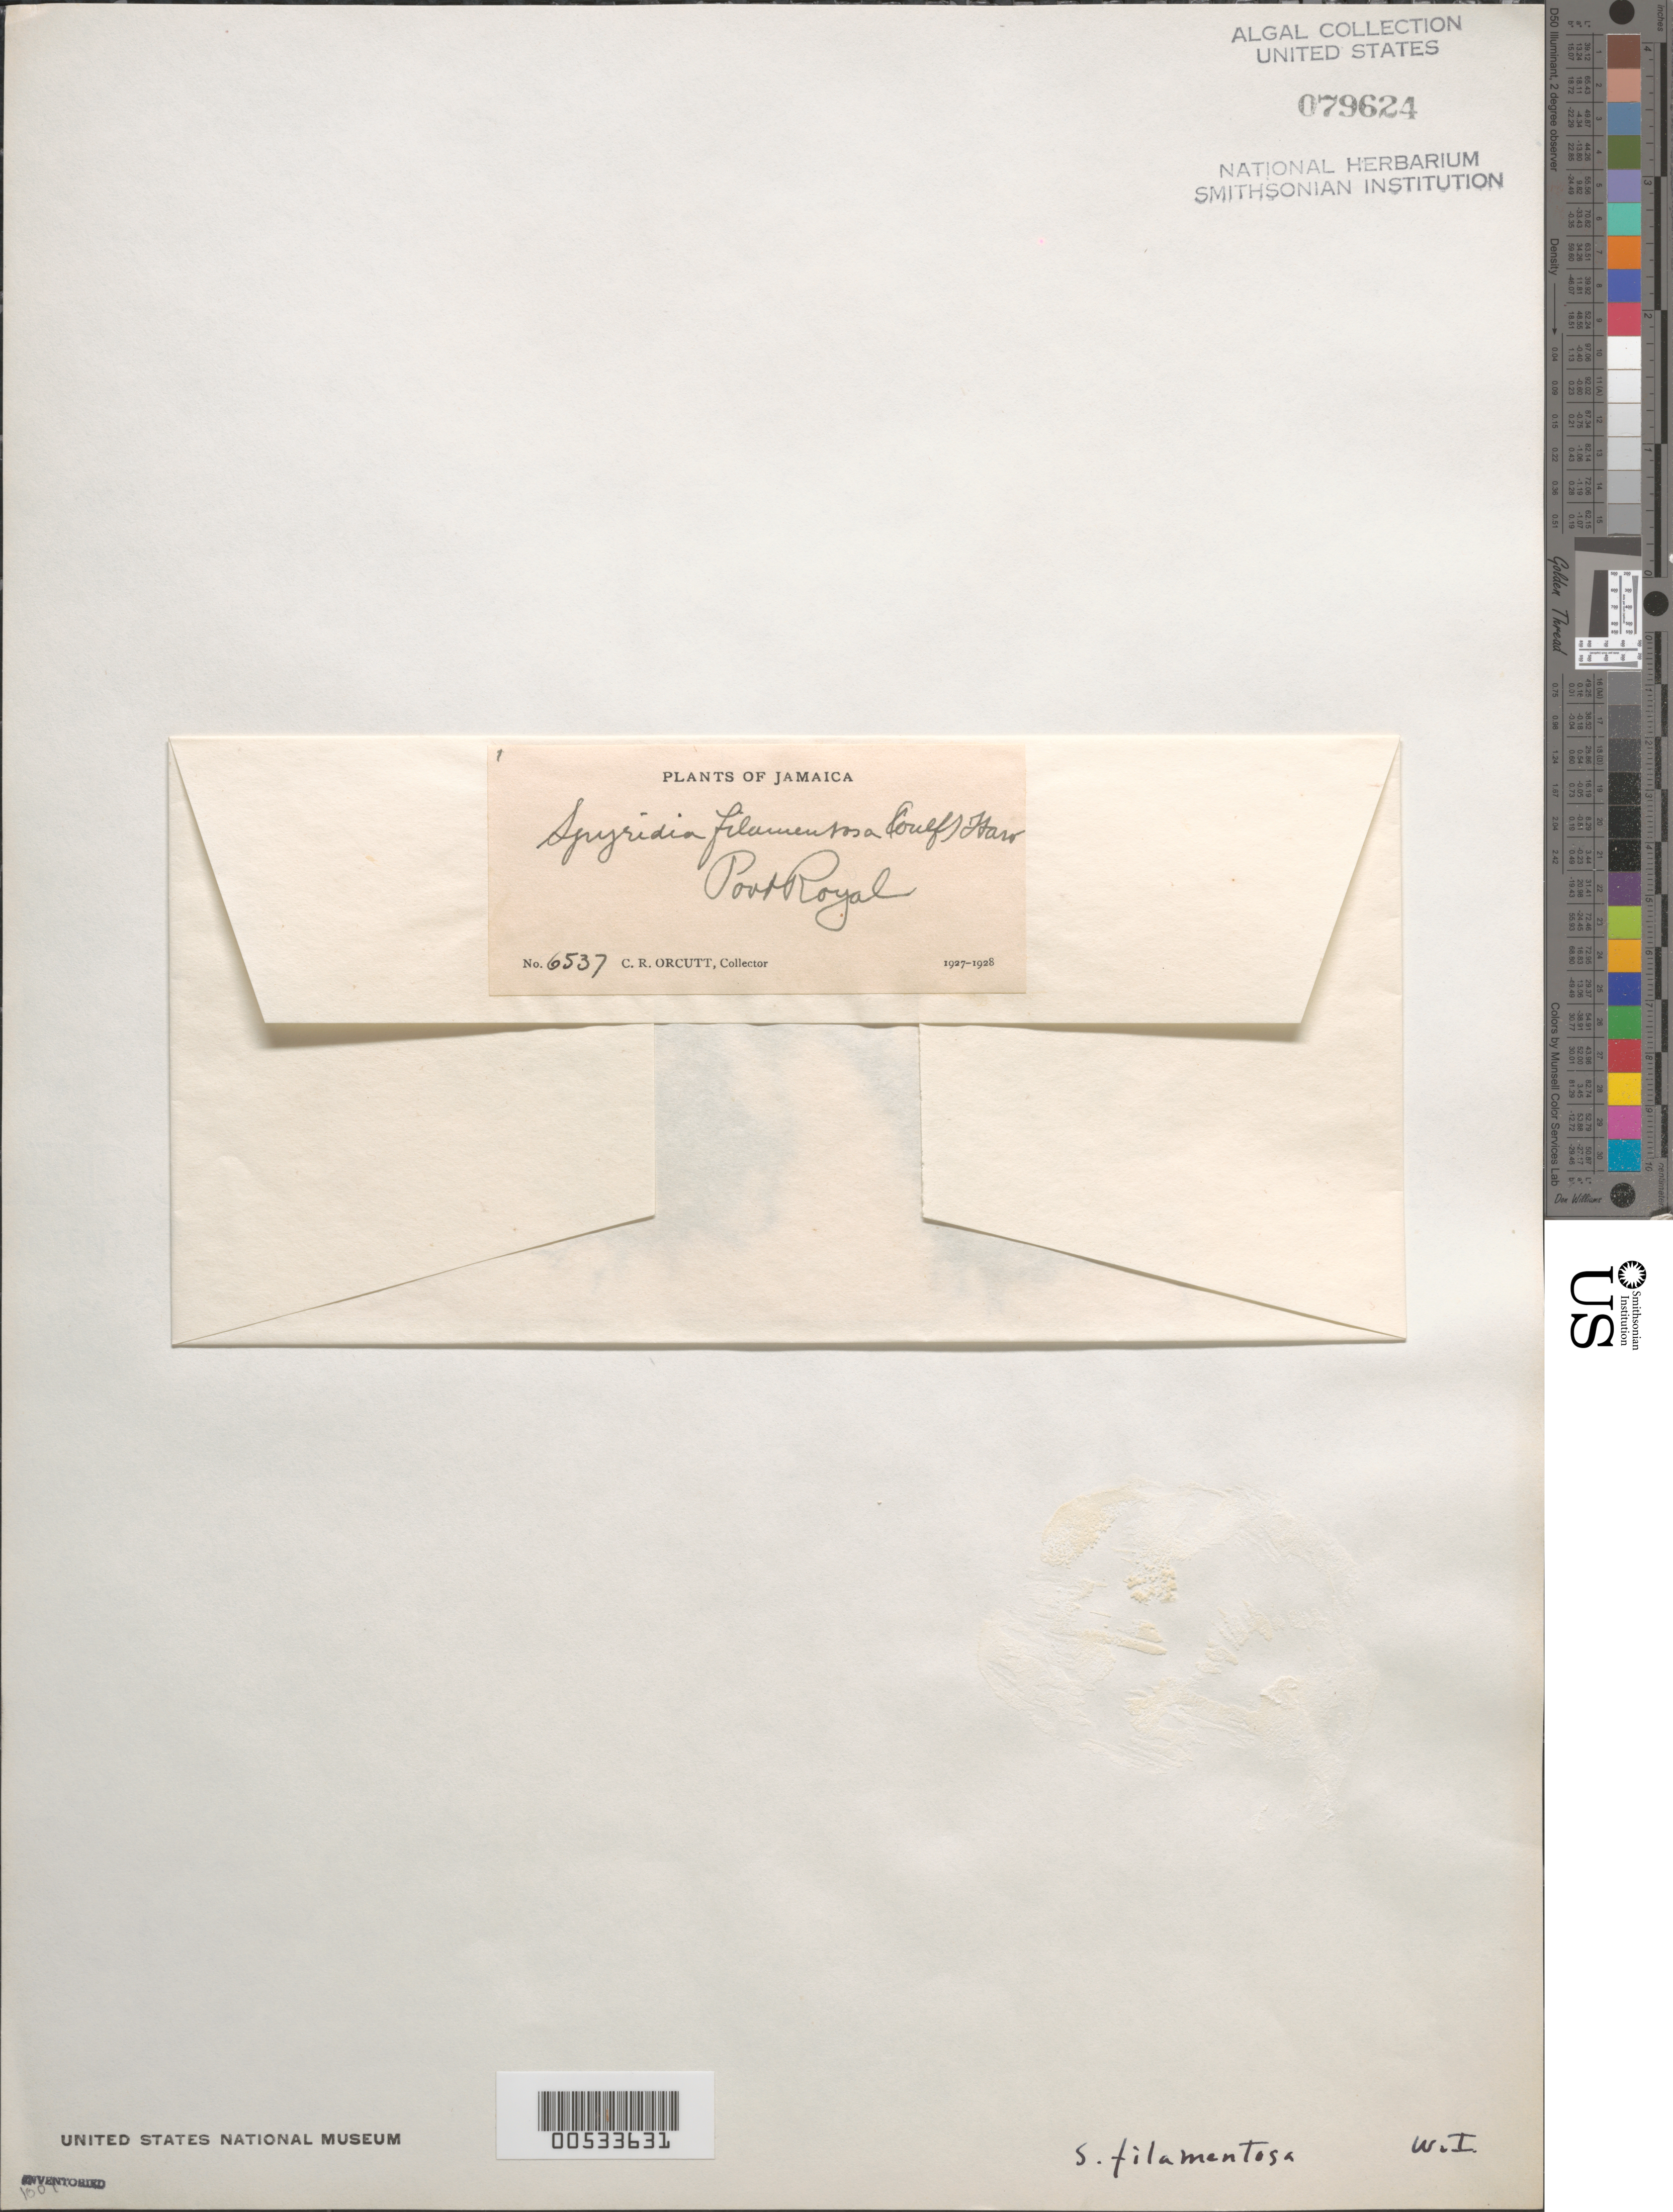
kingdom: Plantae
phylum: Rhodophyta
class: Florideophyceae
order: Ceramiales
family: Spyridiaceae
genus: Spyridia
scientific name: Spyridia filamentosa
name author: (Wulfen) Harv.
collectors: C. R. Orcutt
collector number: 6537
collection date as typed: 1927 OR -- --- 1928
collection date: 1927 or 1928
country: Jamaica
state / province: Kingston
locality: Port royal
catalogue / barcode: US 79624